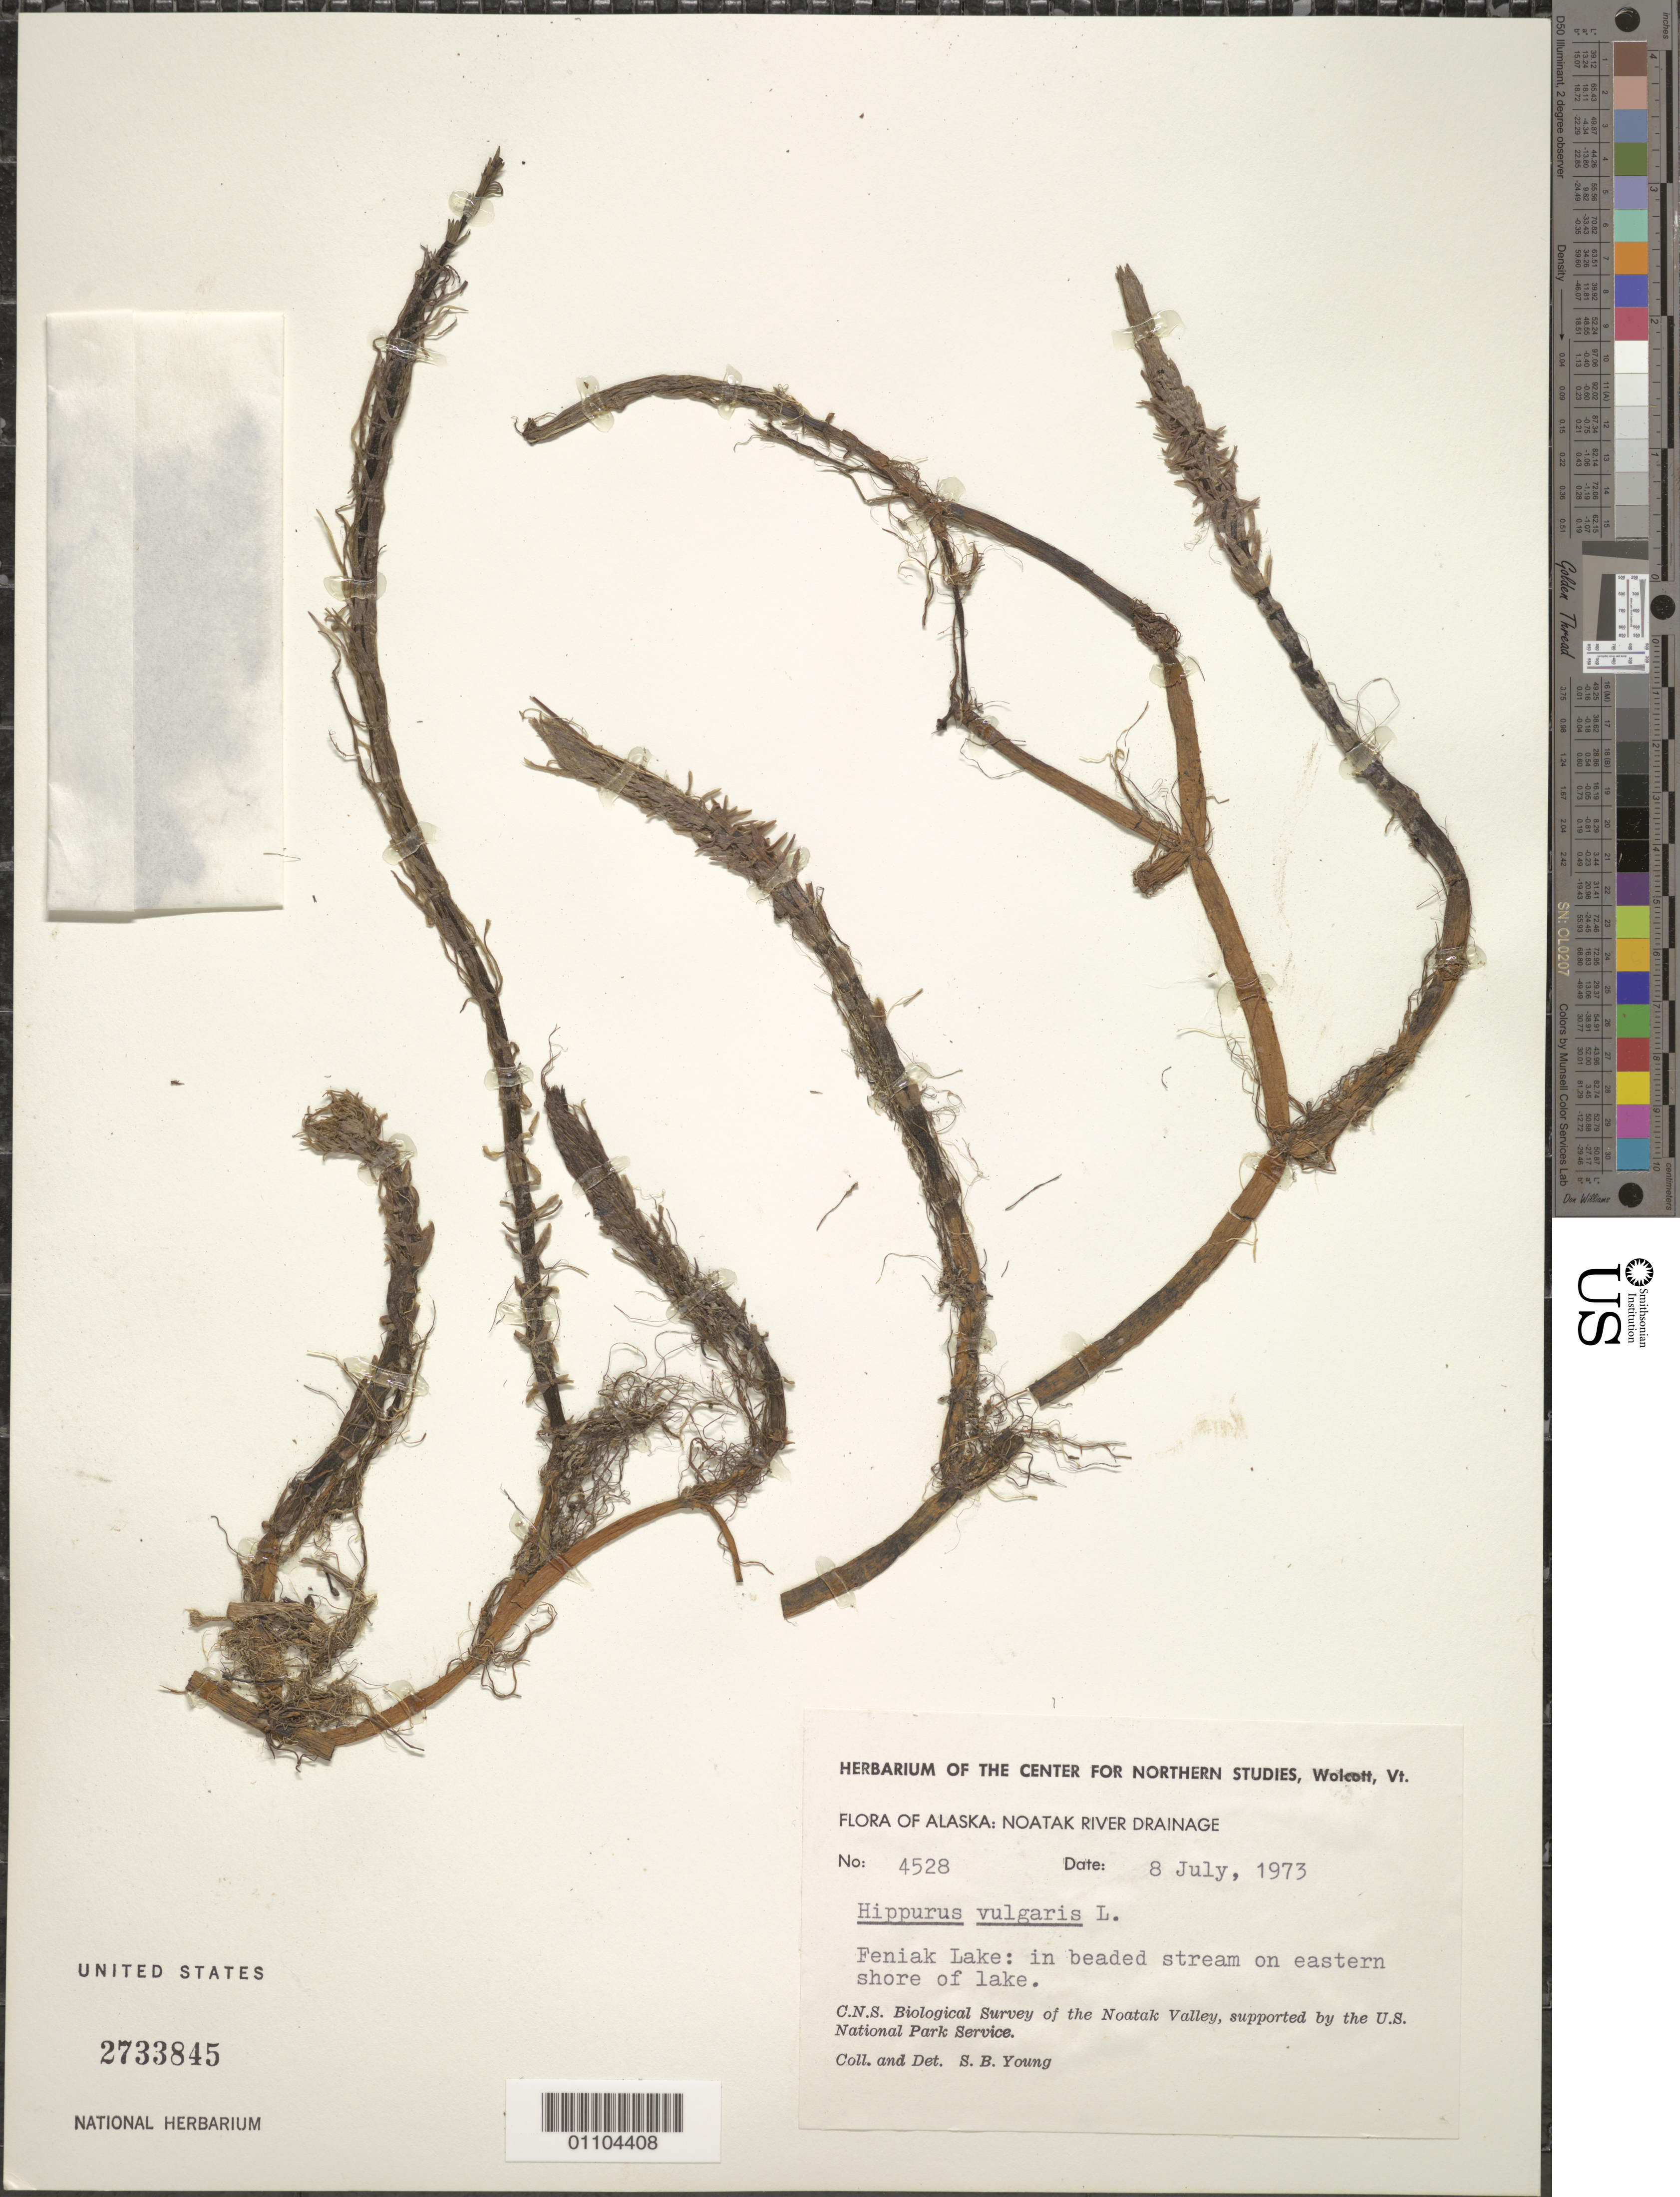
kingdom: Plantae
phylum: Tracheophyta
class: Magnoliopsida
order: Lamiales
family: Plantaginaceae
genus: Hippuris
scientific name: Hippuris vulgaris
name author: L.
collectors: S. Young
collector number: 4528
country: United States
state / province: Alaska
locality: Noatak River Draniage, Feniak Lake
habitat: beaded stream on eastern shore of lake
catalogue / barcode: US 2733845